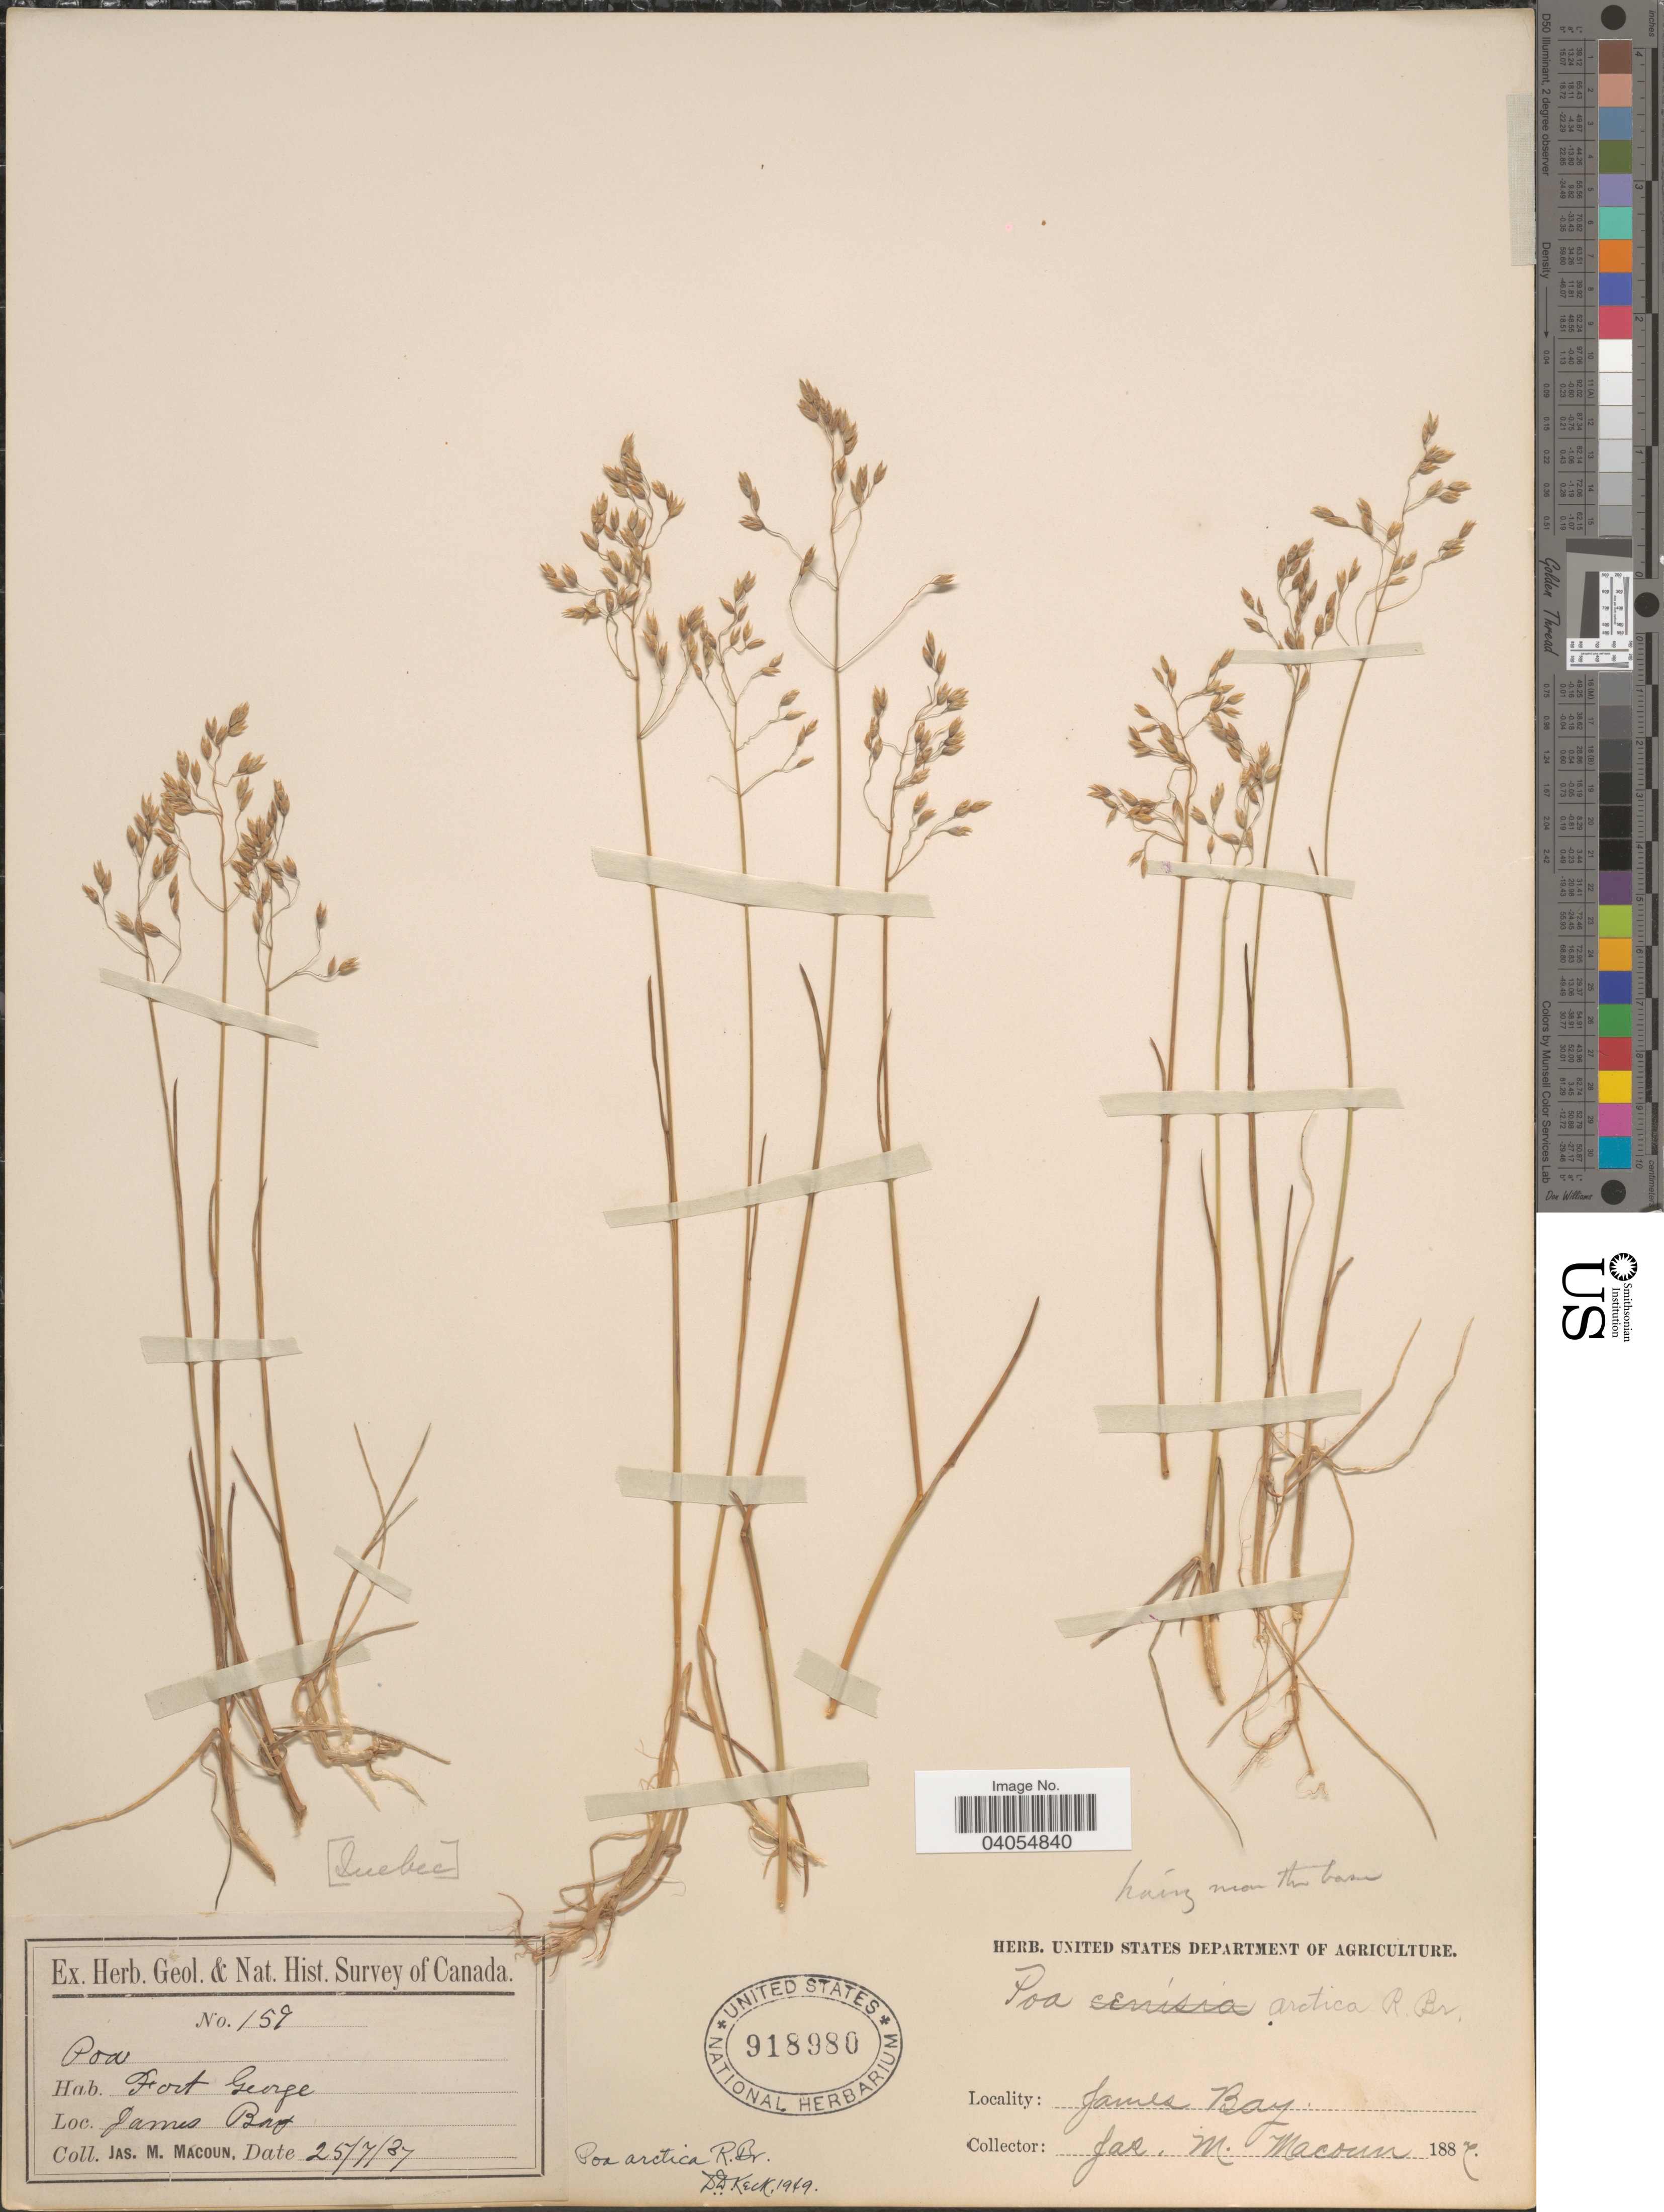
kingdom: Plantae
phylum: Tracheophyta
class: Liliopsida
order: Poales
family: Poaceae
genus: Poa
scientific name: Poa arctica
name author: R. Br.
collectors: J. M. Macoun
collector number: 159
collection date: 1887-07-25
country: Canada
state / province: Quebec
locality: Port George. James Bay.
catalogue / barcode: US 918980